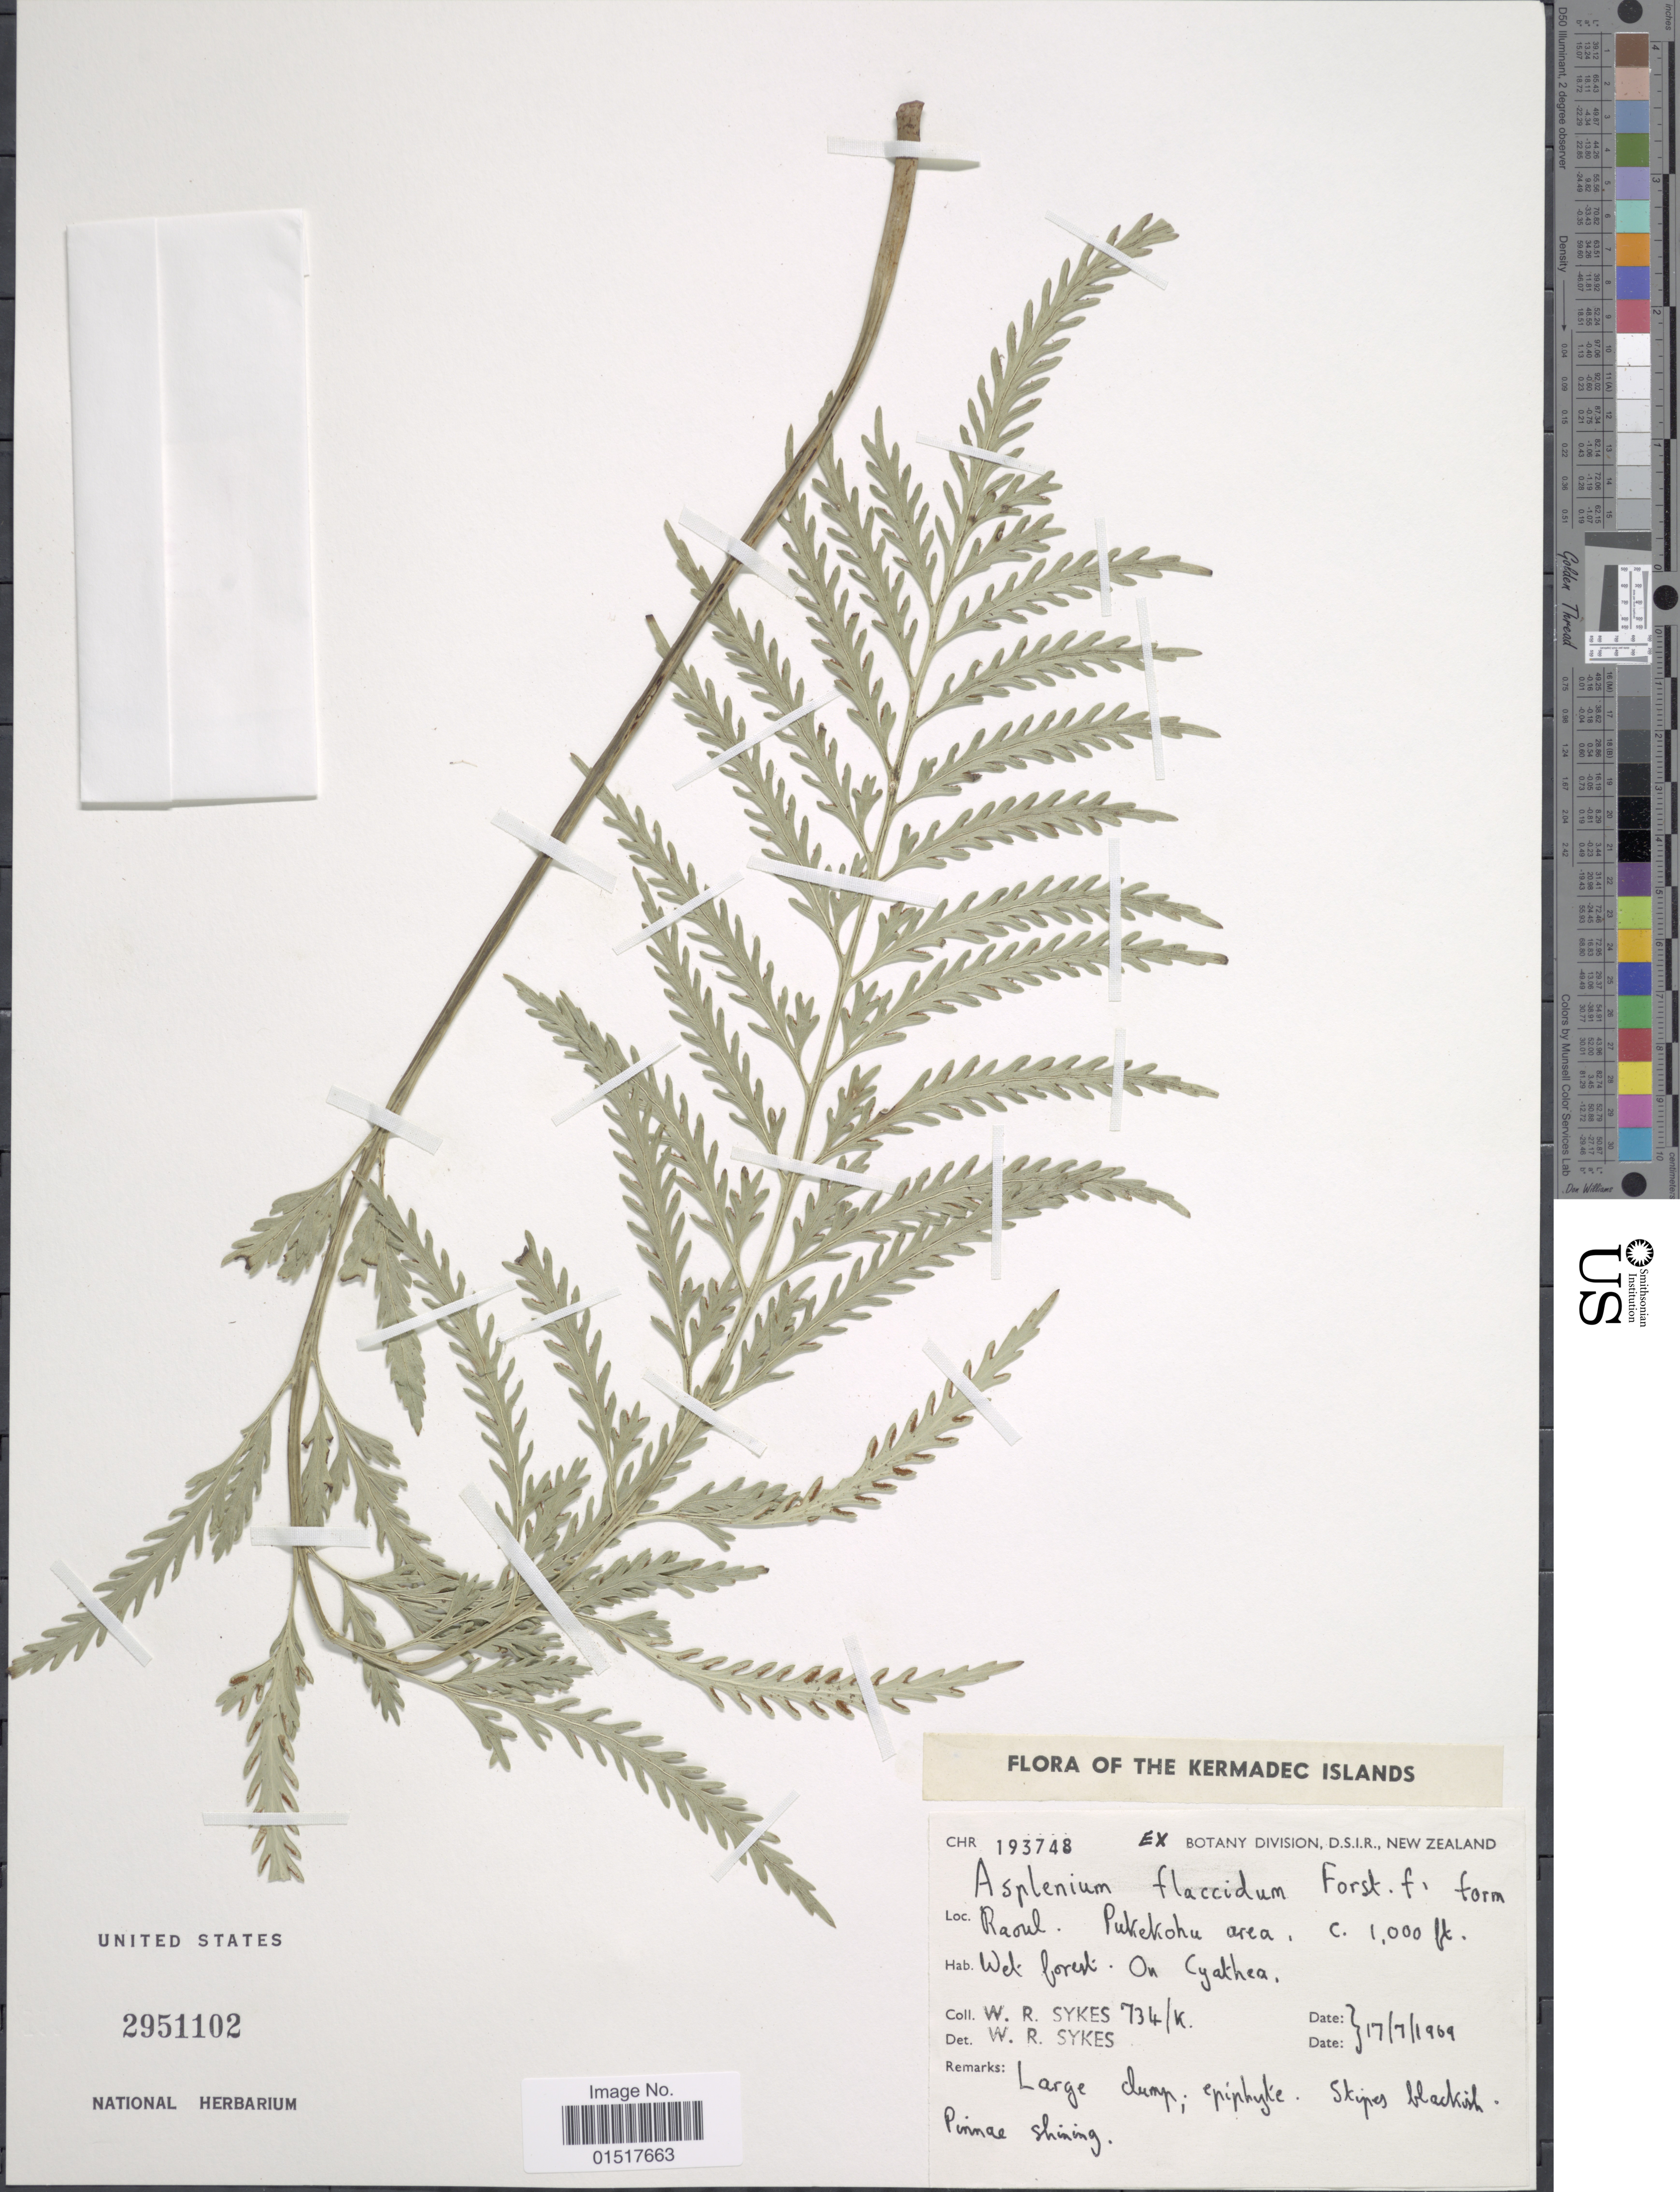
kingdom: Plantae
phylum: Tracheophyta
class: Polypodiopsida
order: Polypodiales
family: Aspleniaceae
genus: Asplenium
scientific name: Asplenium flaccidum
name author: Bonap.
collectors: W. R. Sykes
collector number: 734/K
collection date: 1969-07-17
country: New Zealand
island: Raoul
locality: Raoul, Pukekohu area.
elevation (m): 305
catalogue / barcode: US 2951102